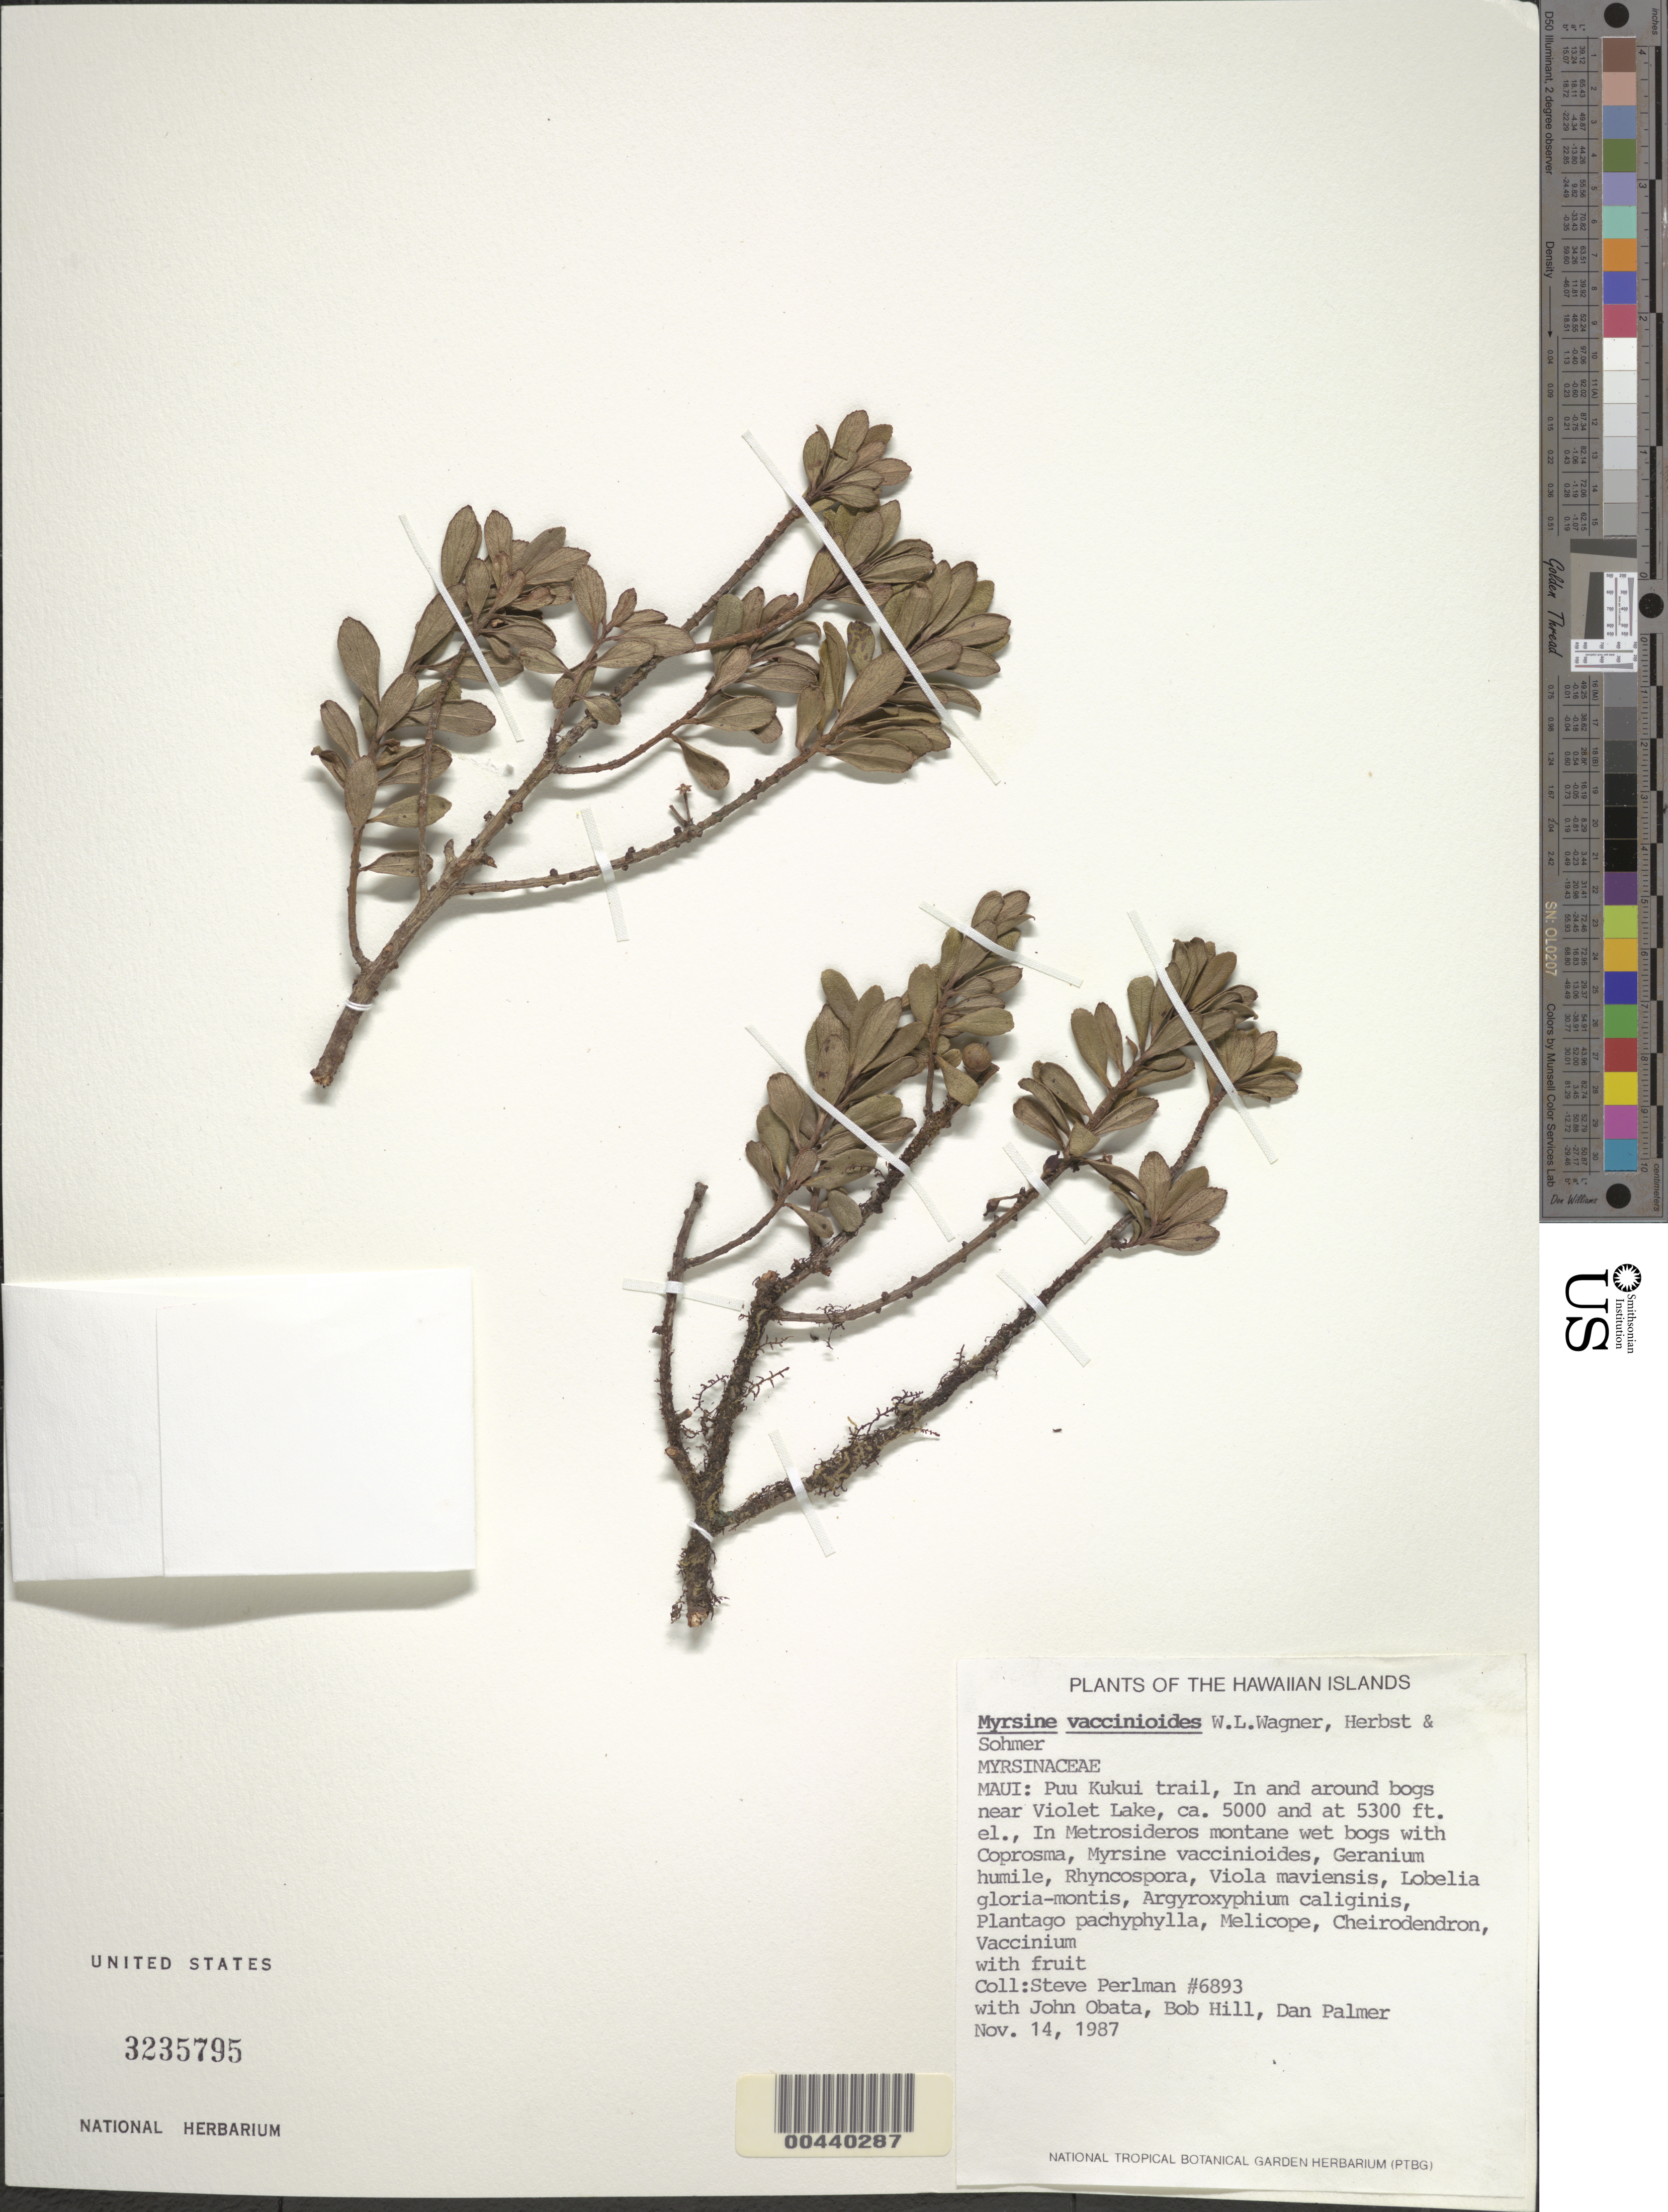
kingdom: Plantae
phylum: Tracheophyta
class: Magnoliopsida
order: Ericales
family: Primulaceae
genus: Myrsine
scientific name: Myrsine vaccinioides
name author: W.L. Wagner et al.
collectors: S. P. Perlman, J. Obata, B. Hill & D. Palmer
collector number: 6893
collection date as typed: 14 Nov 1987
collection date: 1987-11-14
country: United States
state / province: Hawaii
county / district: Maui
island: Maui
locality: Puu Kukui trail, in and around bogs near Violet Lake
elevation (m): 1524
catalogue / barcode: US 3235795